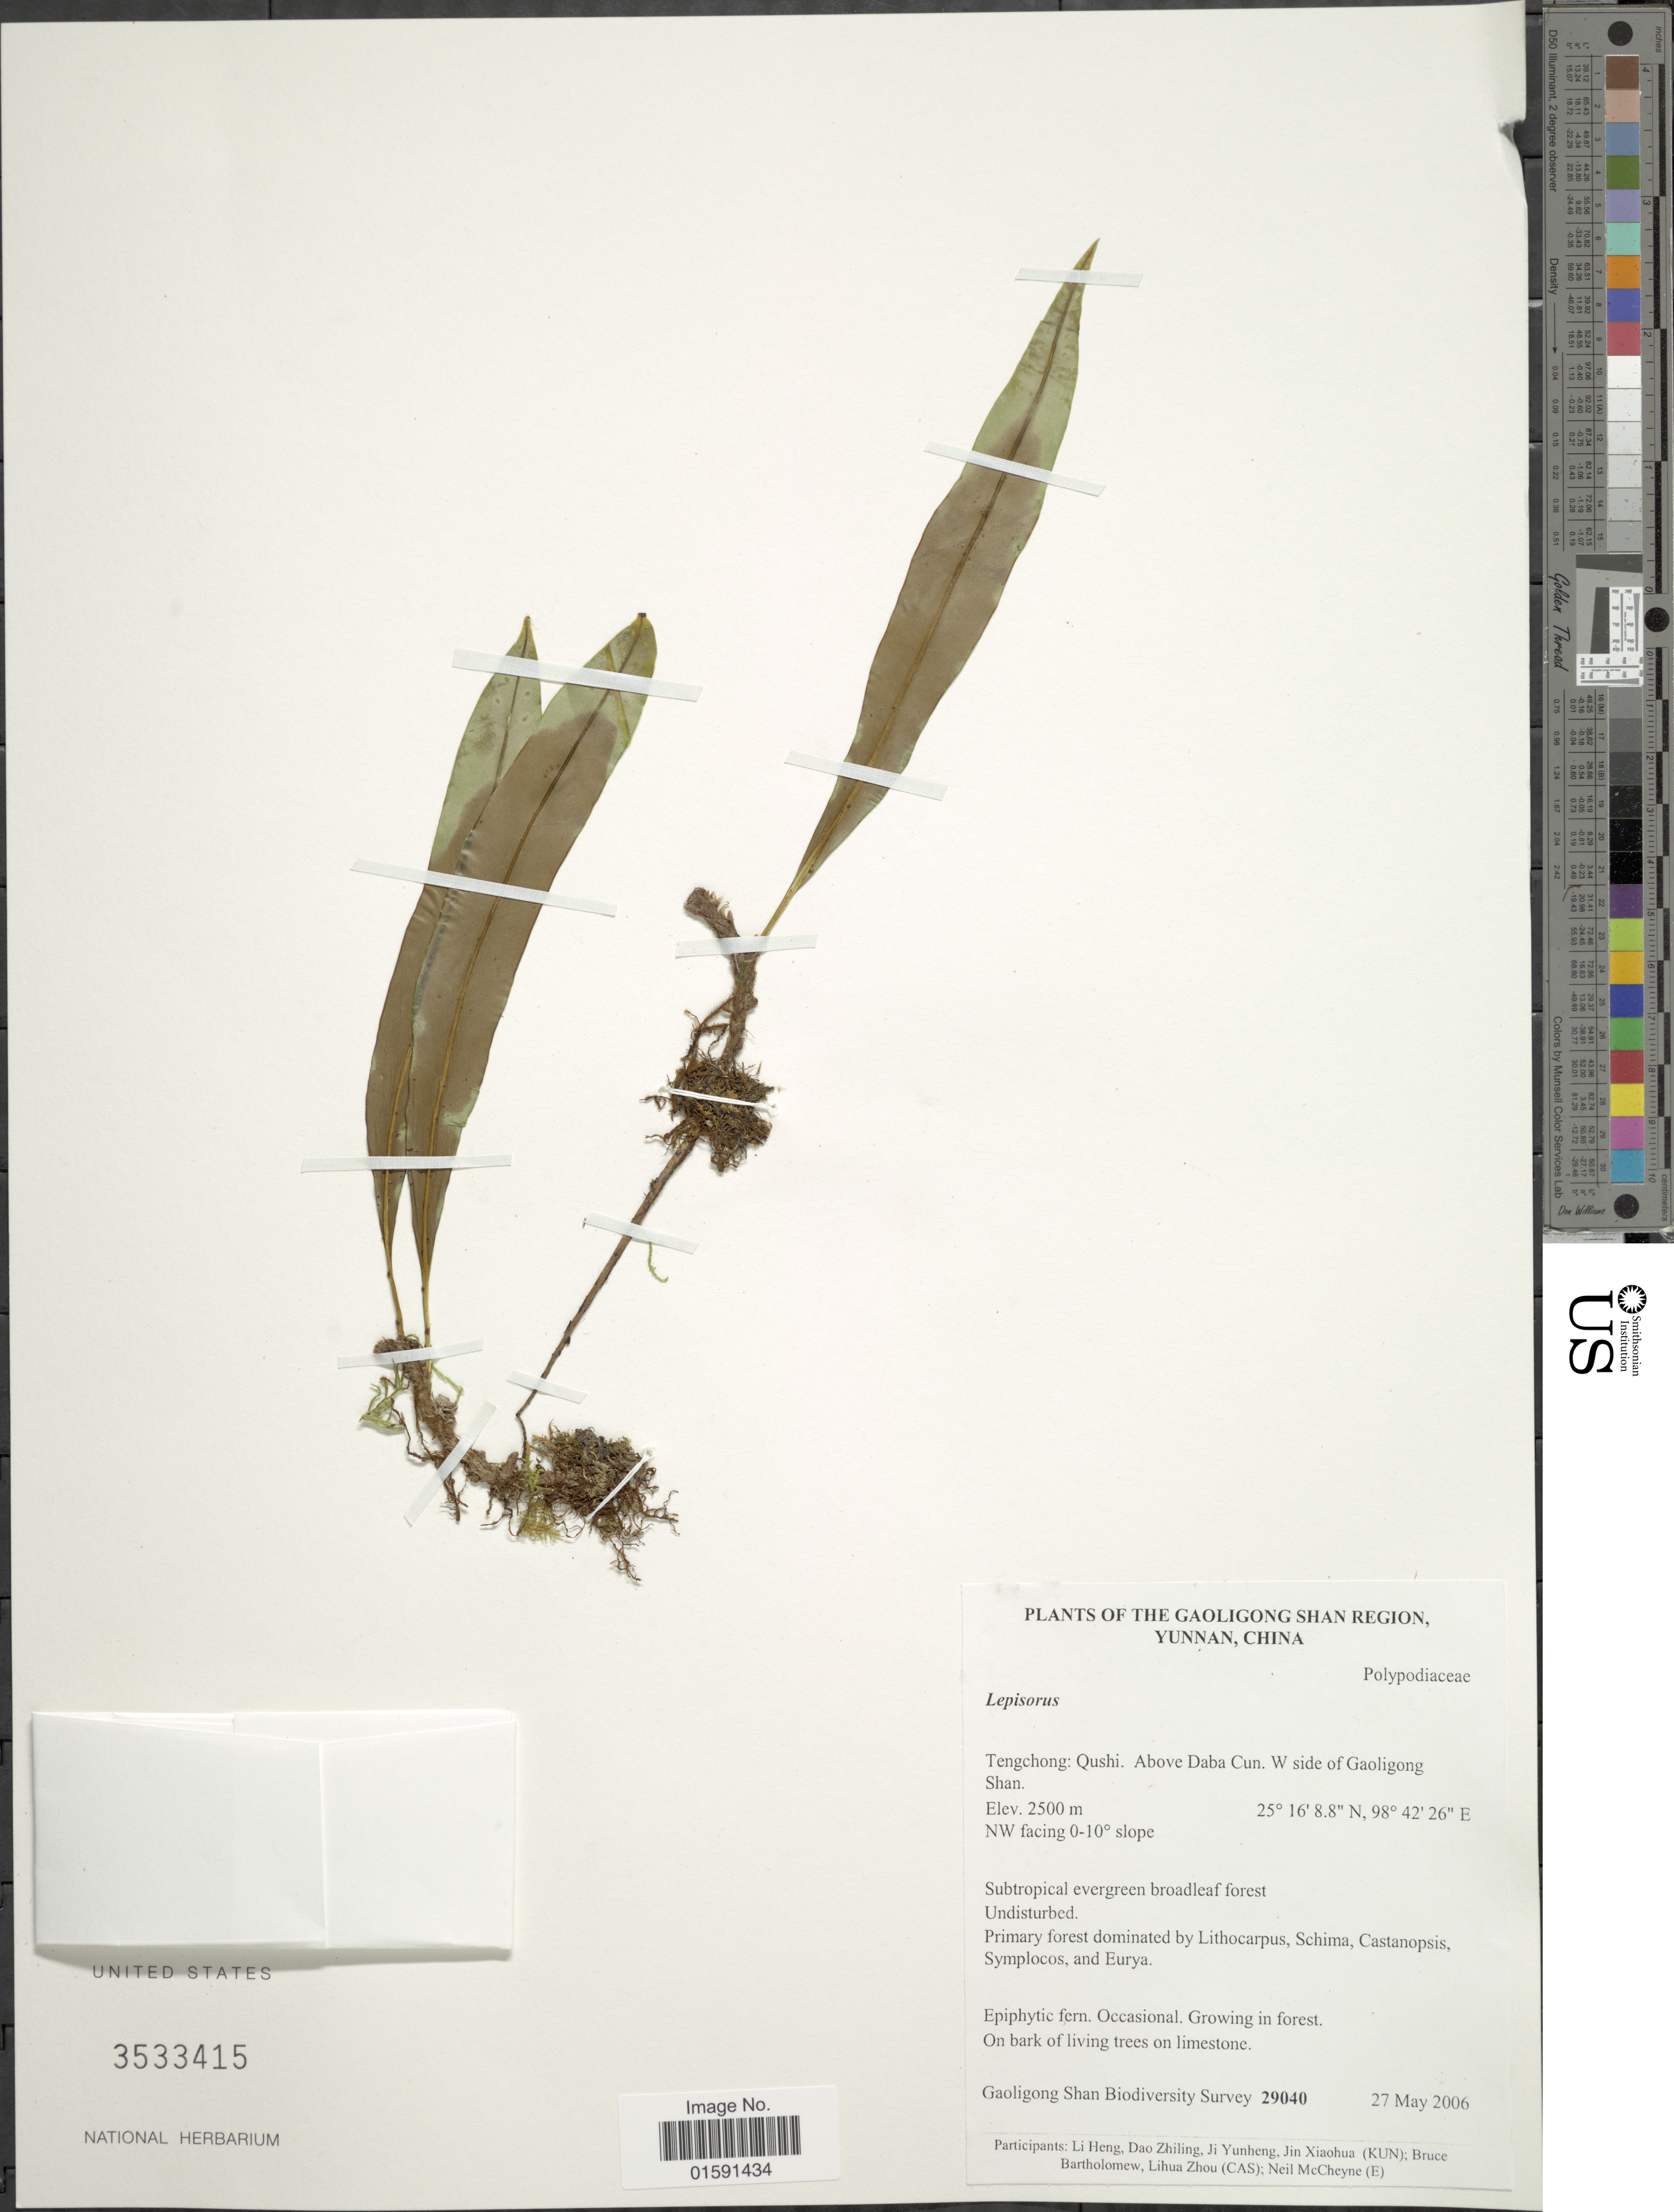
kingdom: Plantae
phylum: Tracheophyta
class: Polypodiopsida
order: Polypodiales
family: Polypodiaceae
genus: Selliguea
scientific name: Selliguea sp.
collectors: Gaoligong Shan Biodiversity Survey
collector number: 29040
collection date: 2006-05-27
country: China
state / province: Yunnan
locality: The Gaoligong Shan Region, Yunnan, China. Tengchong: Qushi: above Daba Cun. W. side of Gaoligong Shan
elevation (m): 2500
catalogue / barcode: US 3533415